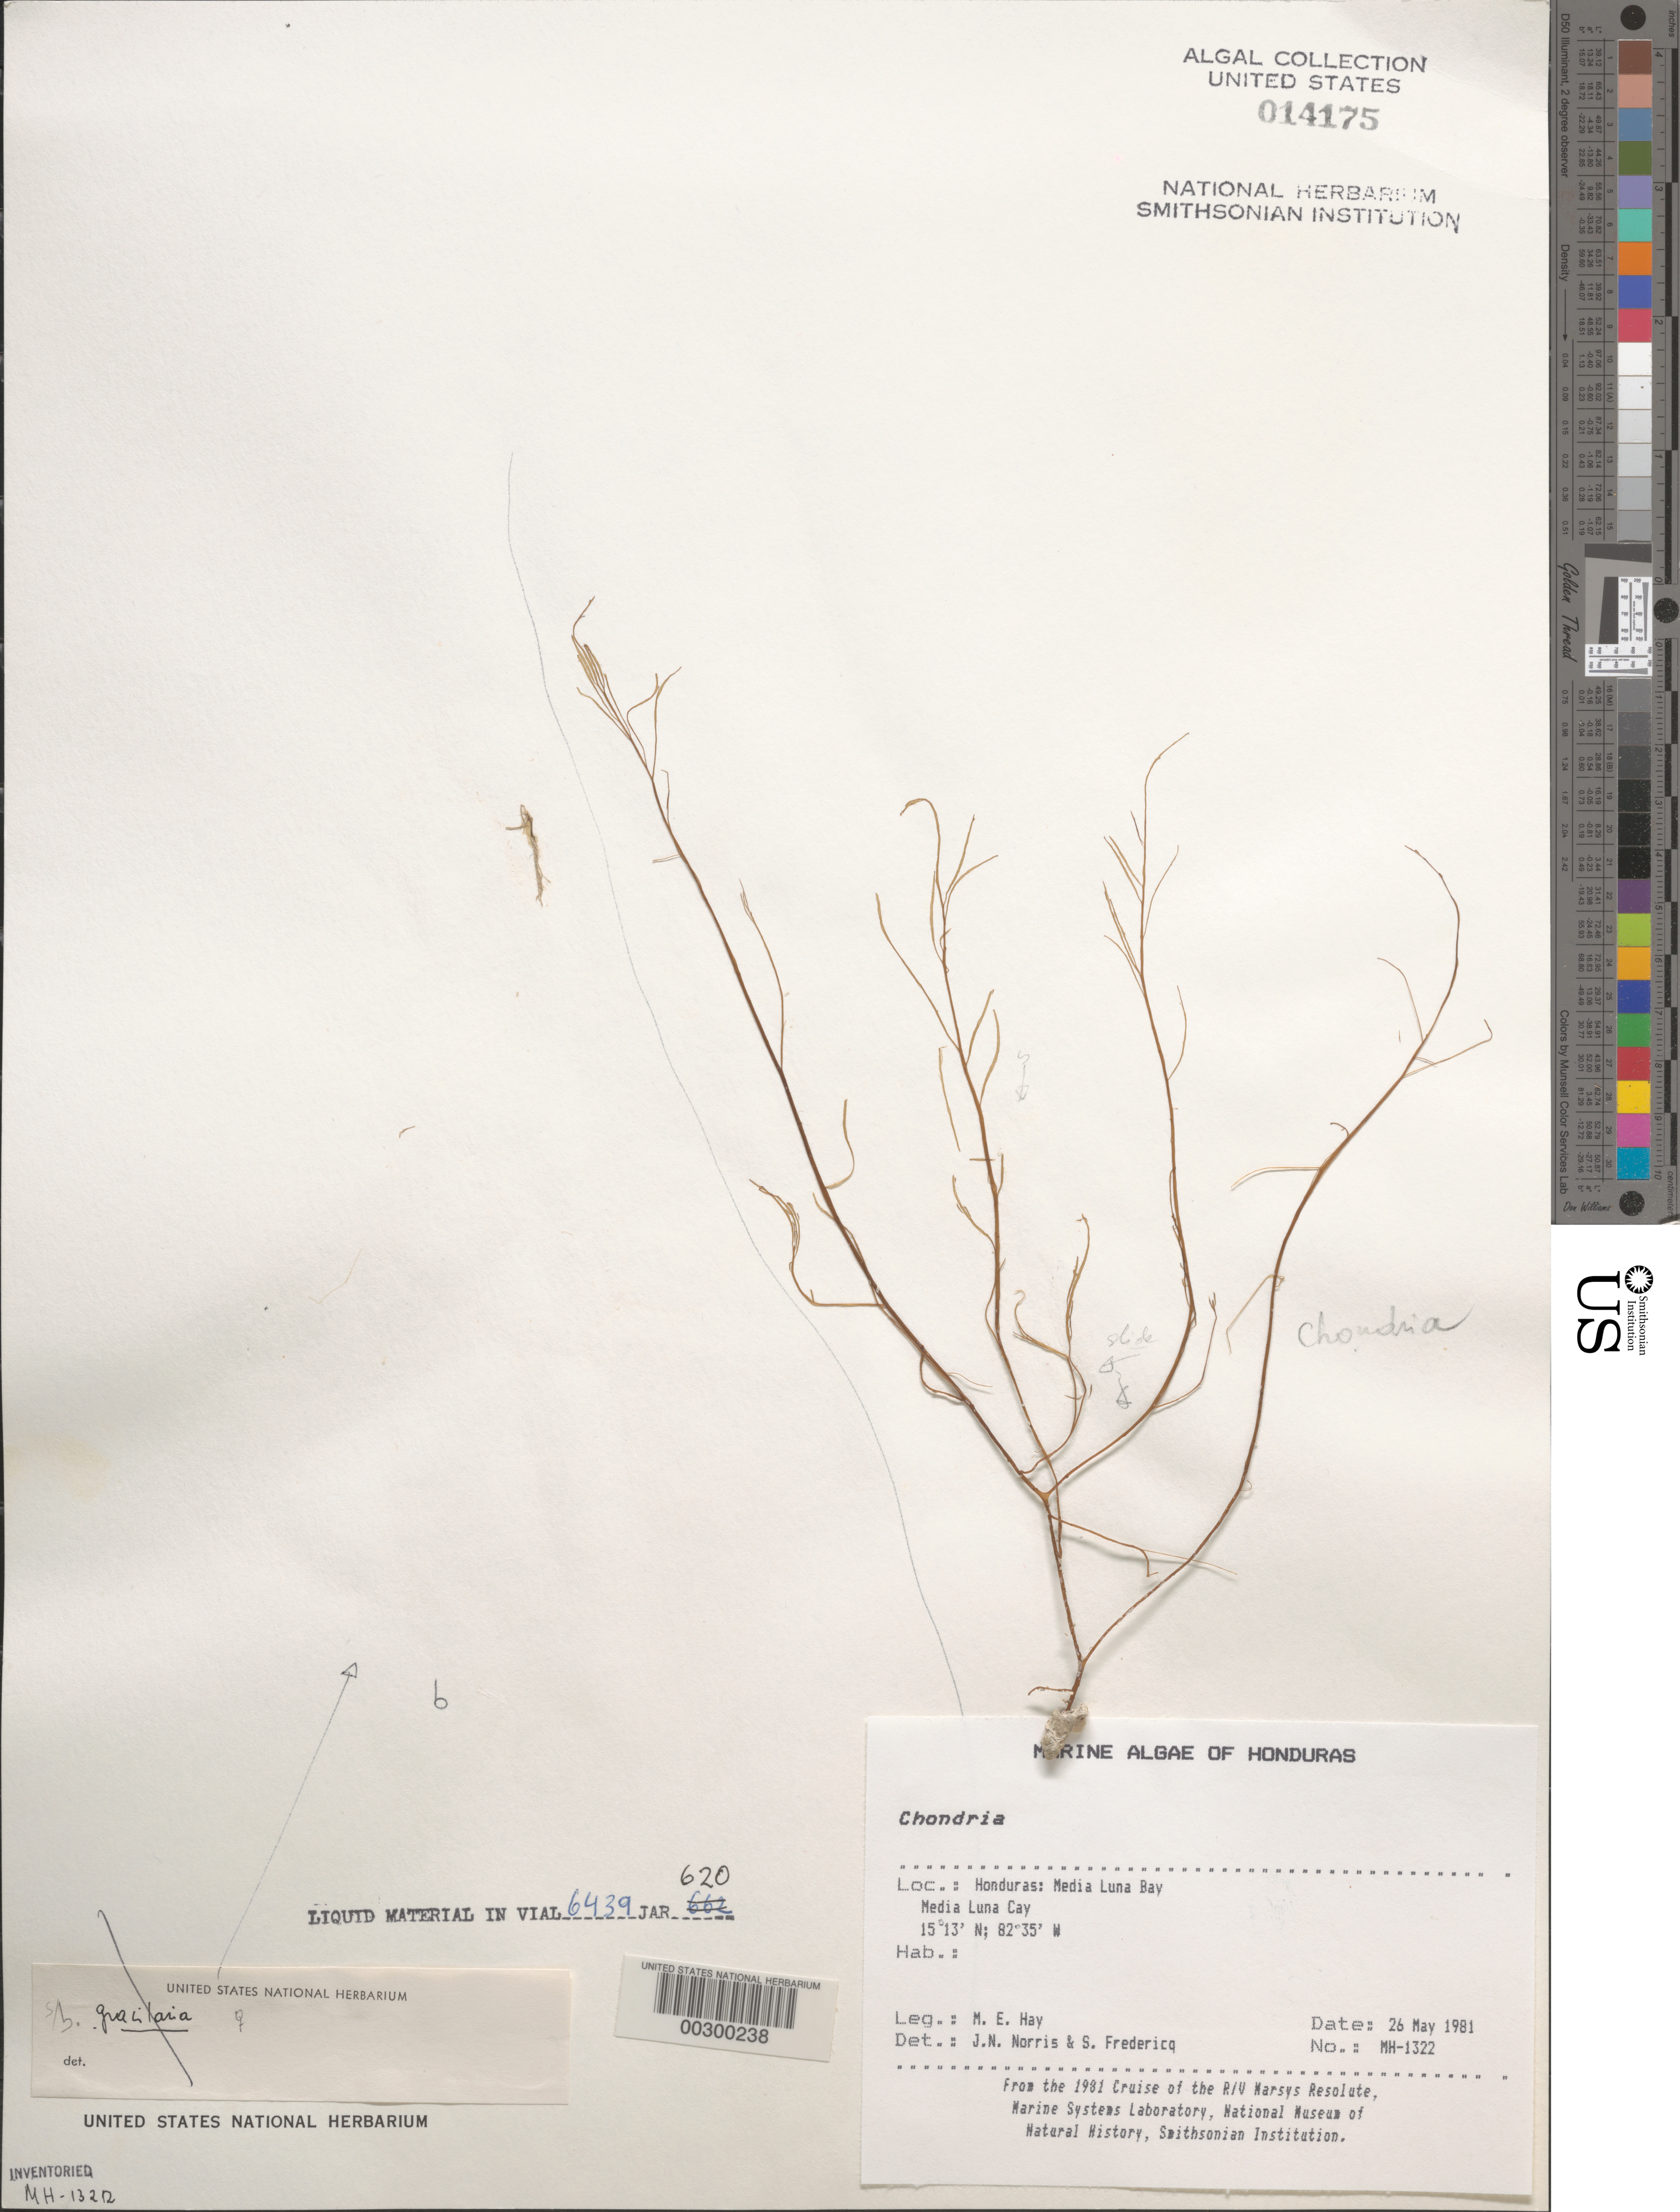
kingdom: Plantae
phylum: Rhodophyta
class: Florideophyceae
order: Ceramiales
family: Rhodomelaceae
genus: Chondria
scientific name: Chondria sp.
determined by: Norris, J. N.; Fredericq, S.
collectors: M. E. Hay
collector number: MEH-1322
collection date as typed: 26 May 1981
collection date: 1981-05-26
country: Honduras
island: Media Luna Cay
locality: Media Luna Bay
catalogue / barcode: US 14175